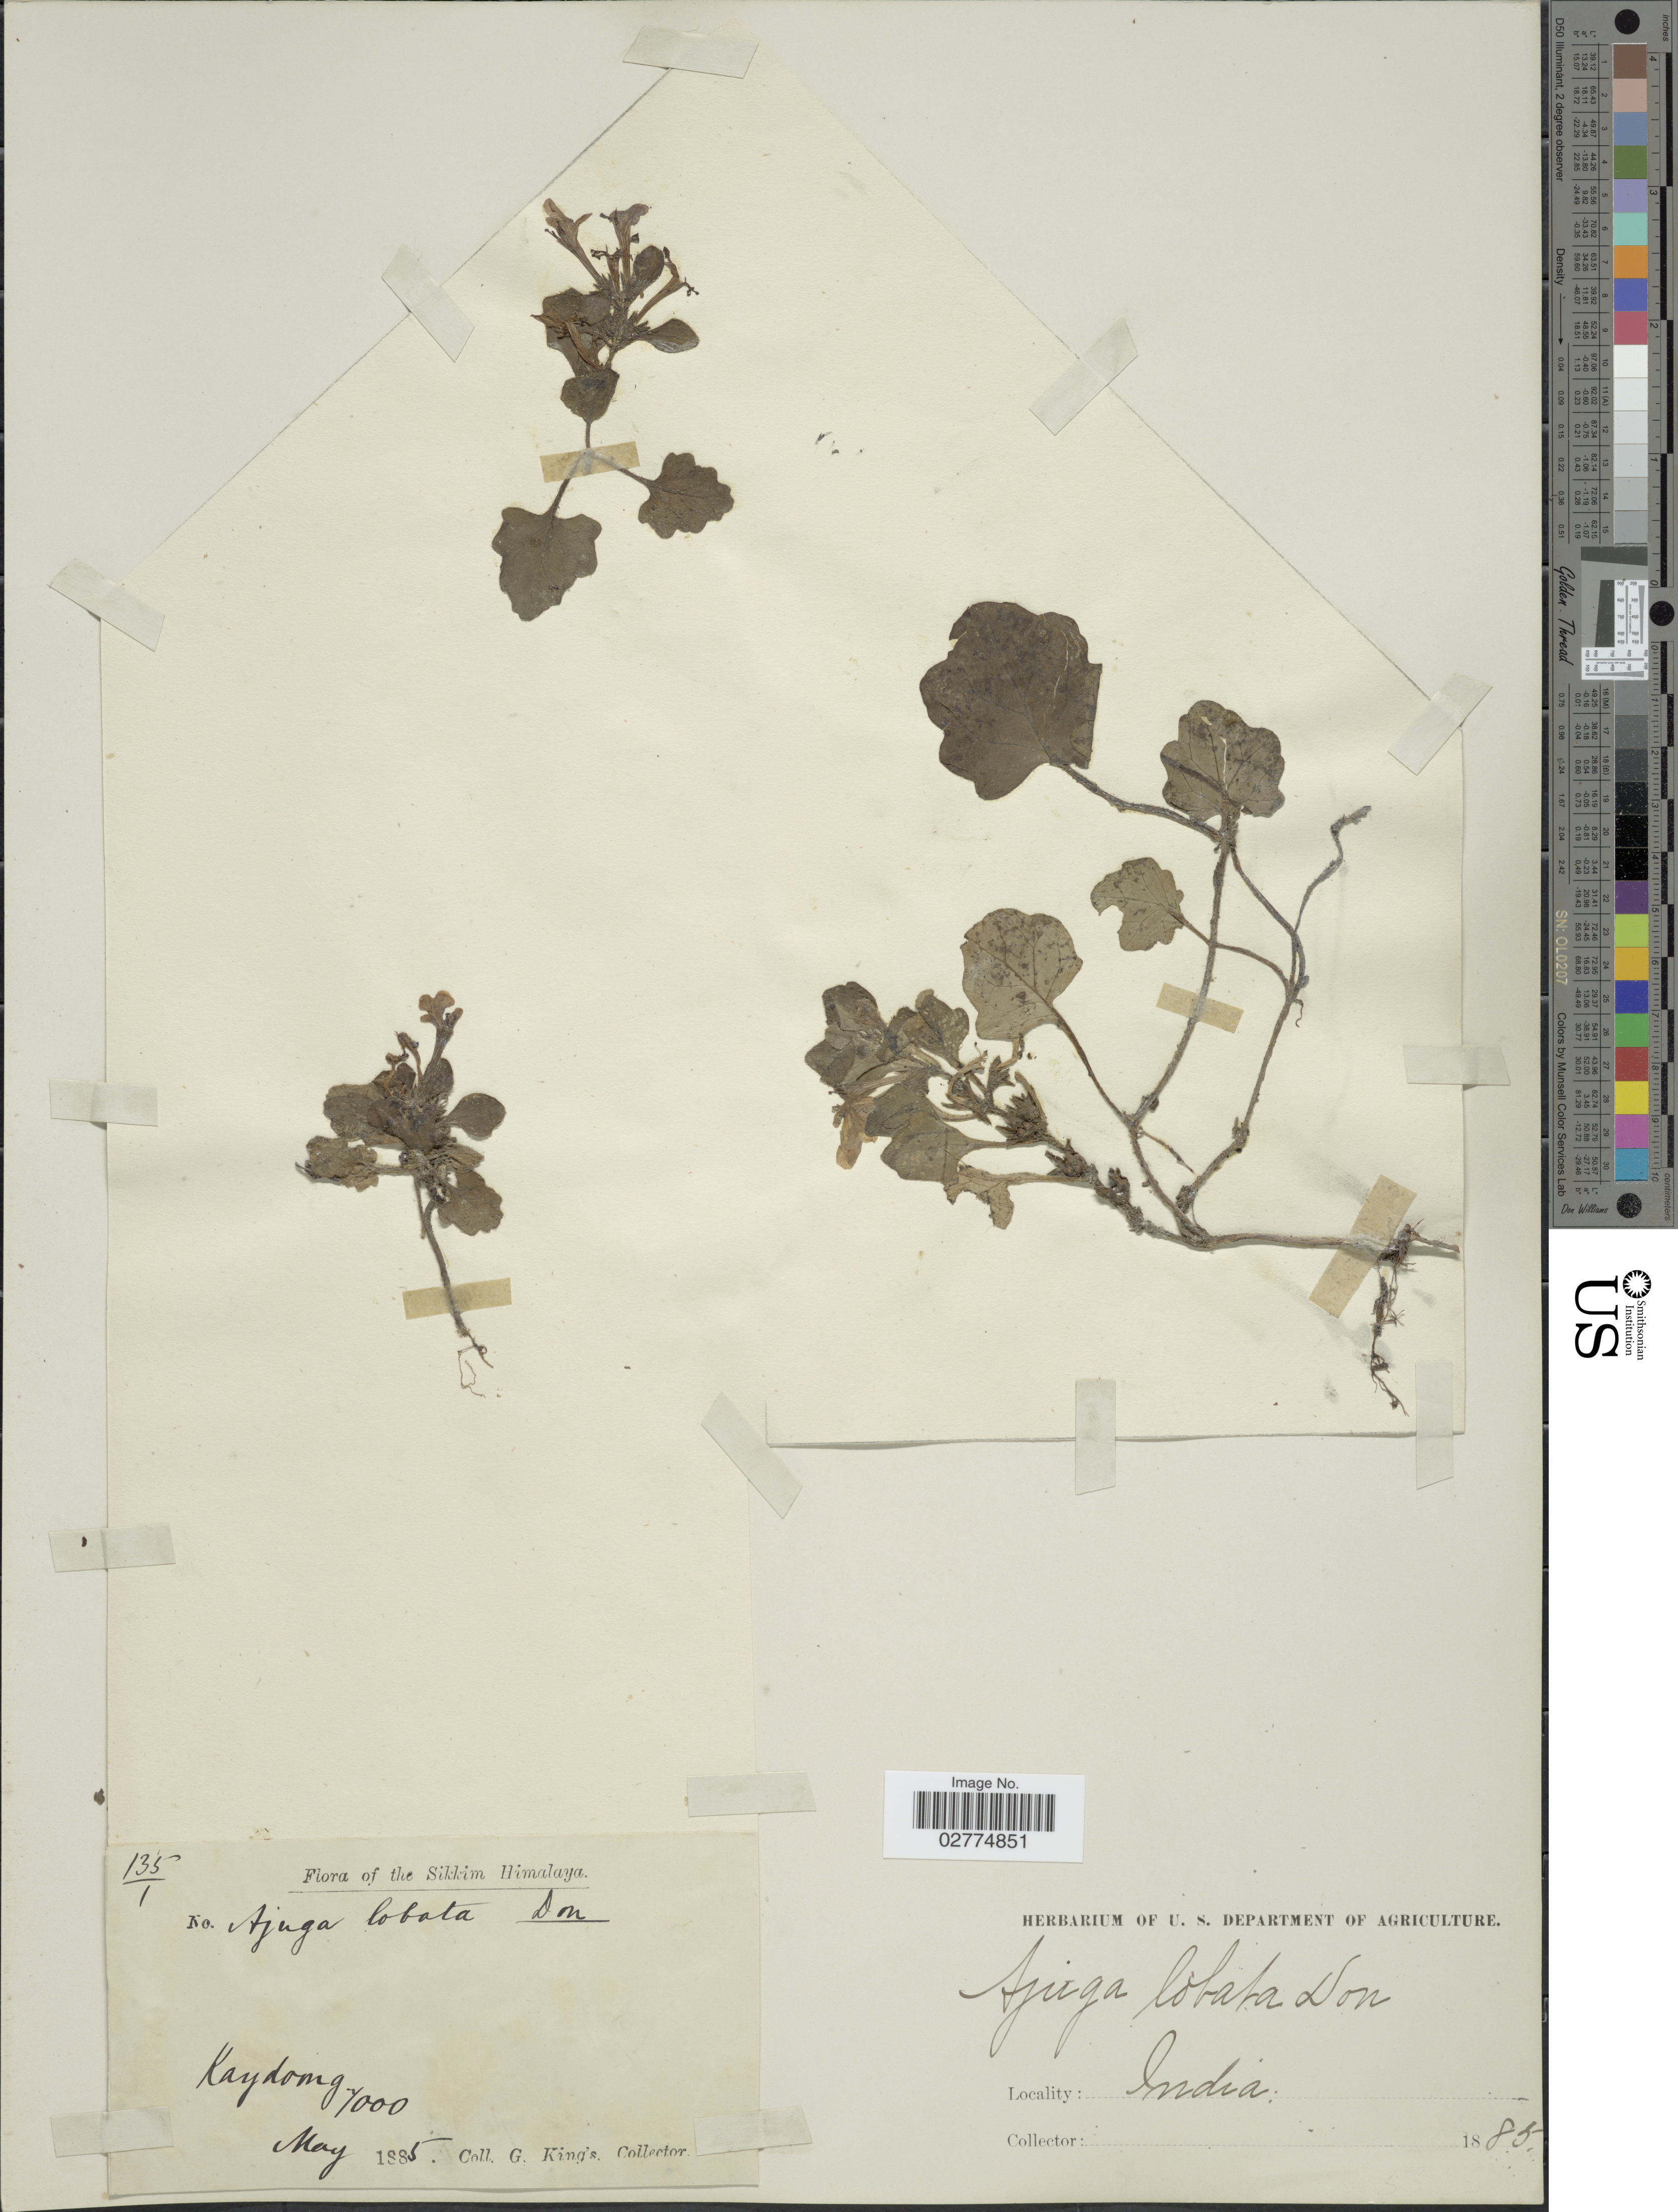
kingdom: Plantae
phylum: Tracheophyta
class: Magnoliopsida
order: Lamiales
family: Lamiaceae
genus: Ajuga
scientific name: Ajuga lobata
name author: D. Don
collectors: G. King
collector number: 135/1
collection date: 1885-05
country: India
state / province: Sikkim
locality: Sikkim Himalaya, Kaydomg.